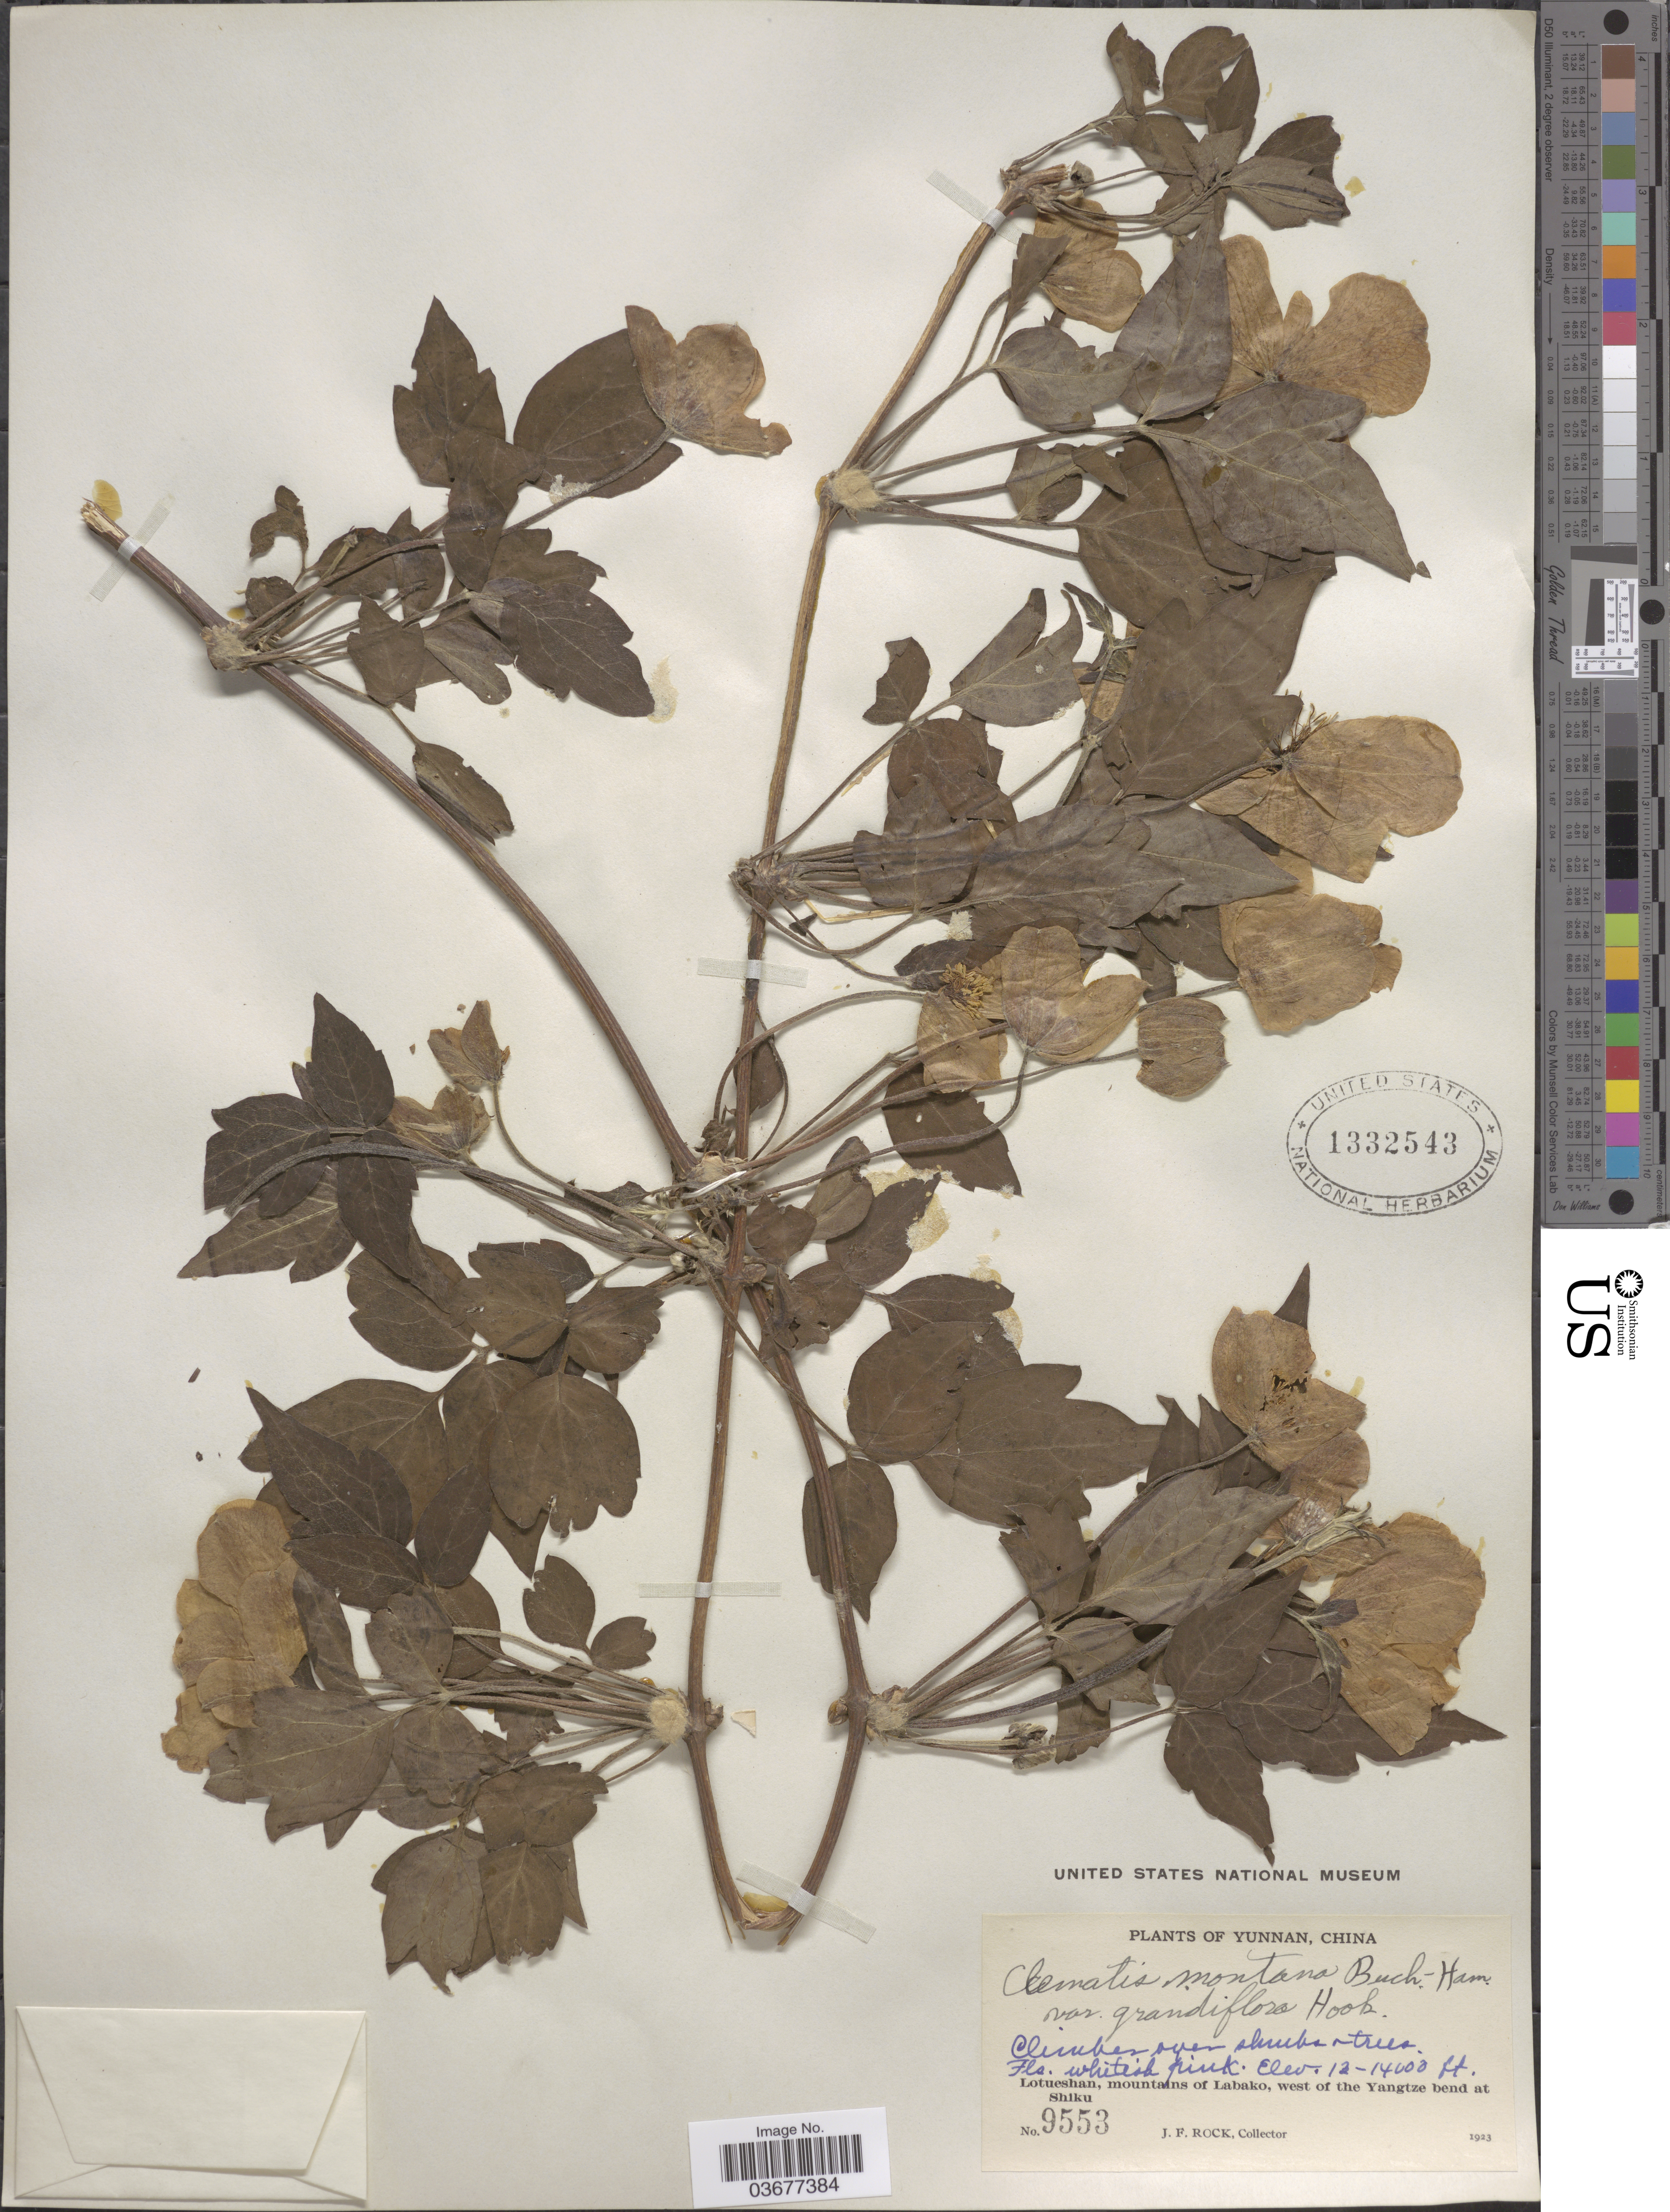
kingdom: Plantae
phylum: Tracheophyta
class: Magnoliopsida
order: Ranunculales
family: Ranunculaceae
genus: Clematis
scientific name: Clematis montana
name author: Buch.-Ham. ex DC.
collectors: J. Rock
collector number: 9553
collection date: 1923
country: China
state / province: Yunnan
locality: Lotueshan, mountains of Labaka, west of the Yangtze bend at Shiku.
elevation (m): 3658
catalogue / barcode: US 1332543